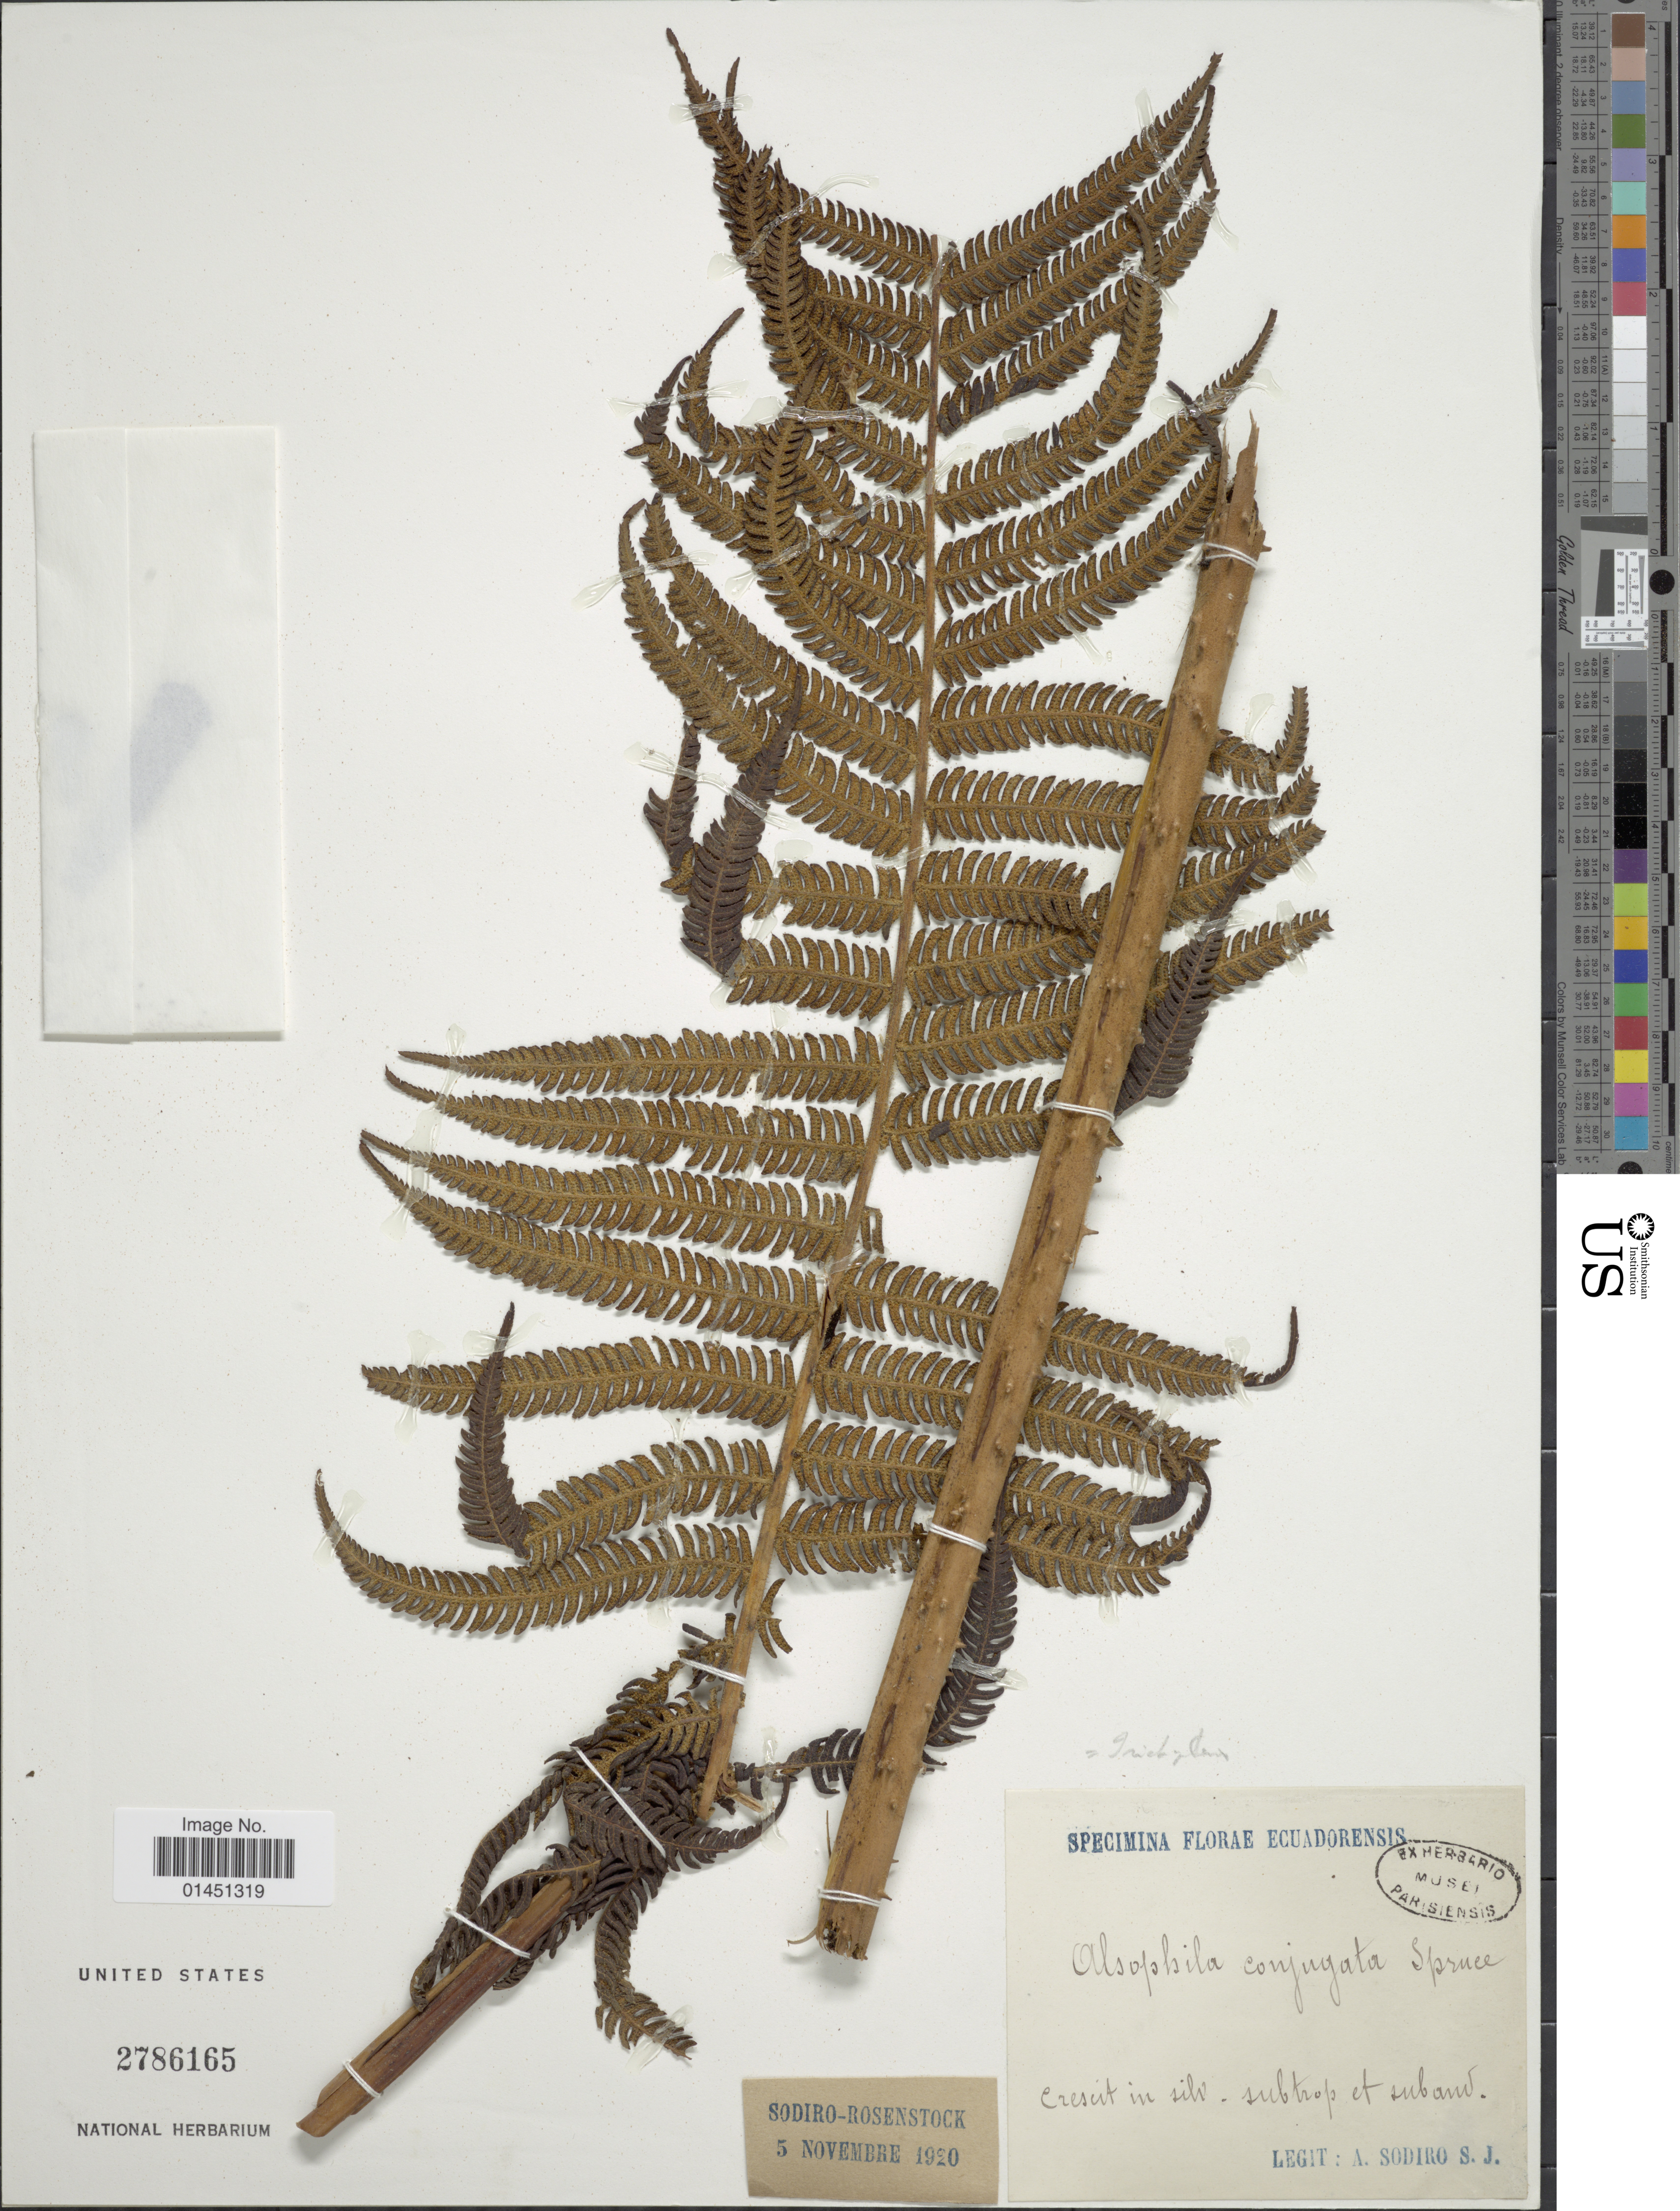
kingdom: Plantae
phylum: Tracheophyta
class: Polypodiopsida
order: Cyatheales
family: Cyatheaceae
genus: Cyathea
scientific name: Cyathea conjugata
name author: (Hook.) Domin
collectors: L. Sodiro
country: Ecuador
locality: Crescit in silv. subtrop et suband.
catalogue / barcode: US 2786165